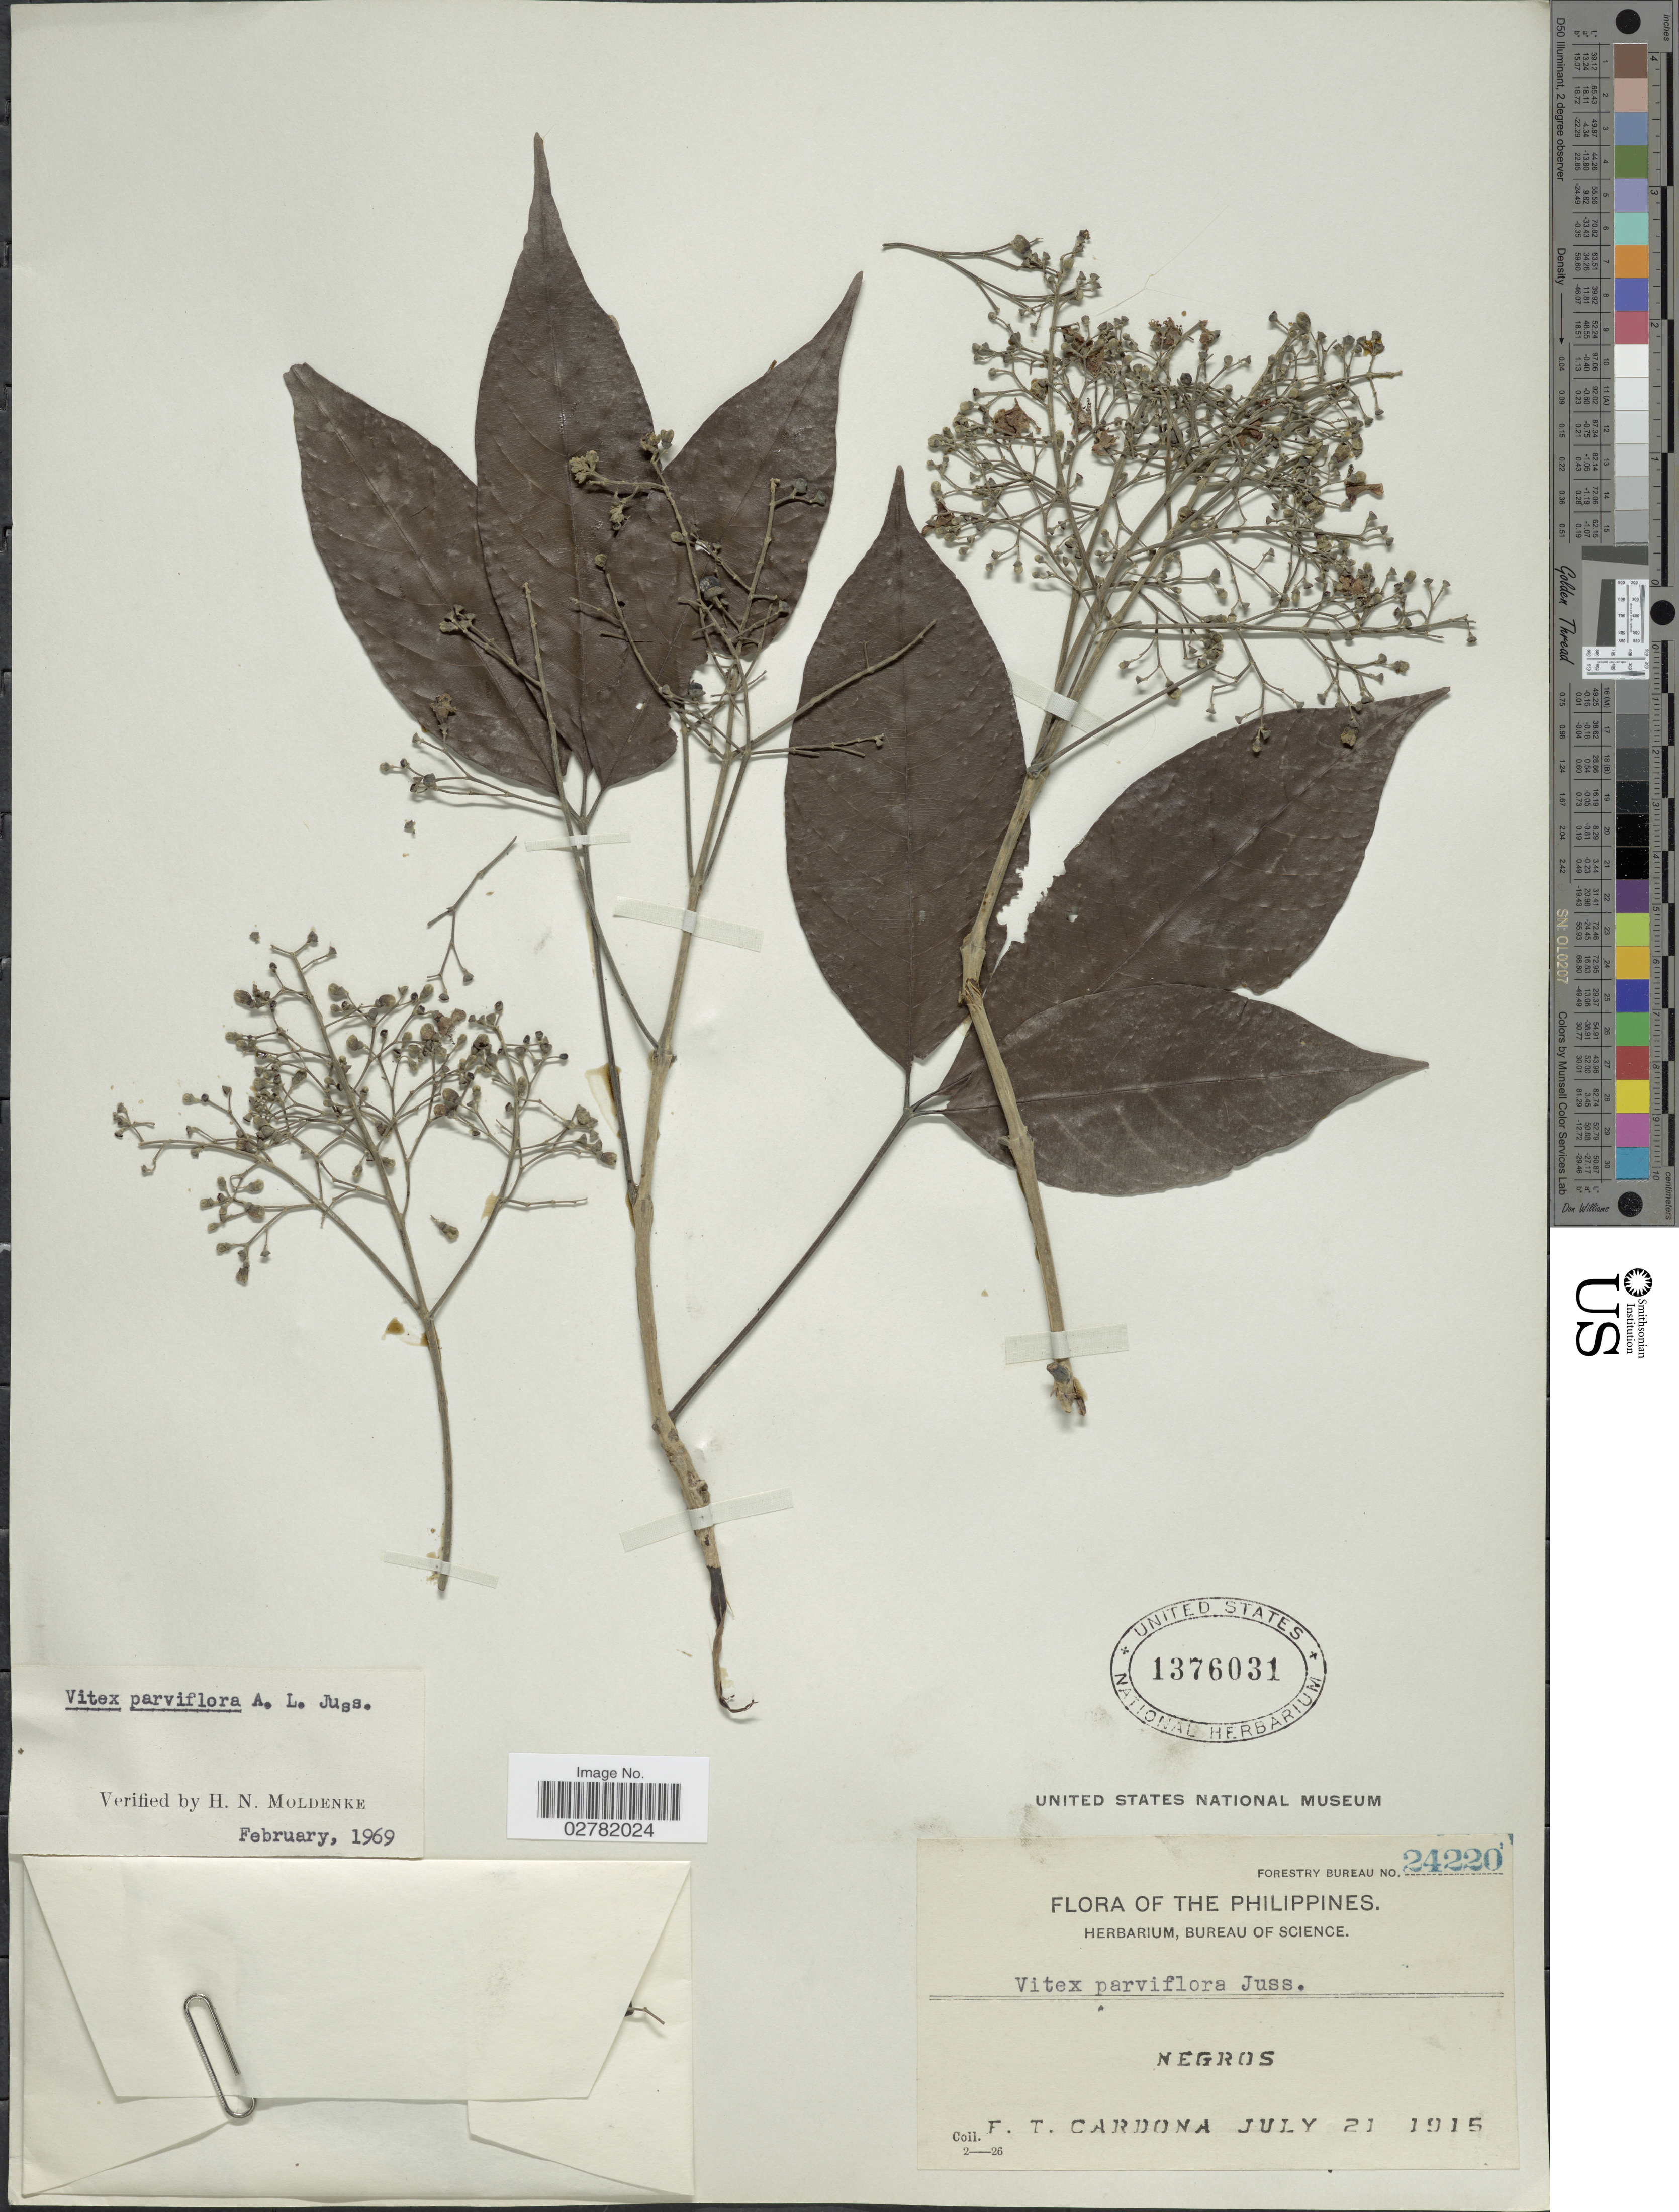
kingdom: Plantae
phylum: Tracheophyta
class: Magnoliopsida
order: Lamiales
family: Lamiaceae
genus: Vitex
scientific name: Vitex parviflora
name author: A. Juss.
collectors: F. Cardona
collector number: Forestry Bureau 24220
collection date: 1915-07-21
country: Philippines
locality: Negros.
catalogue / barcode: US 1376031